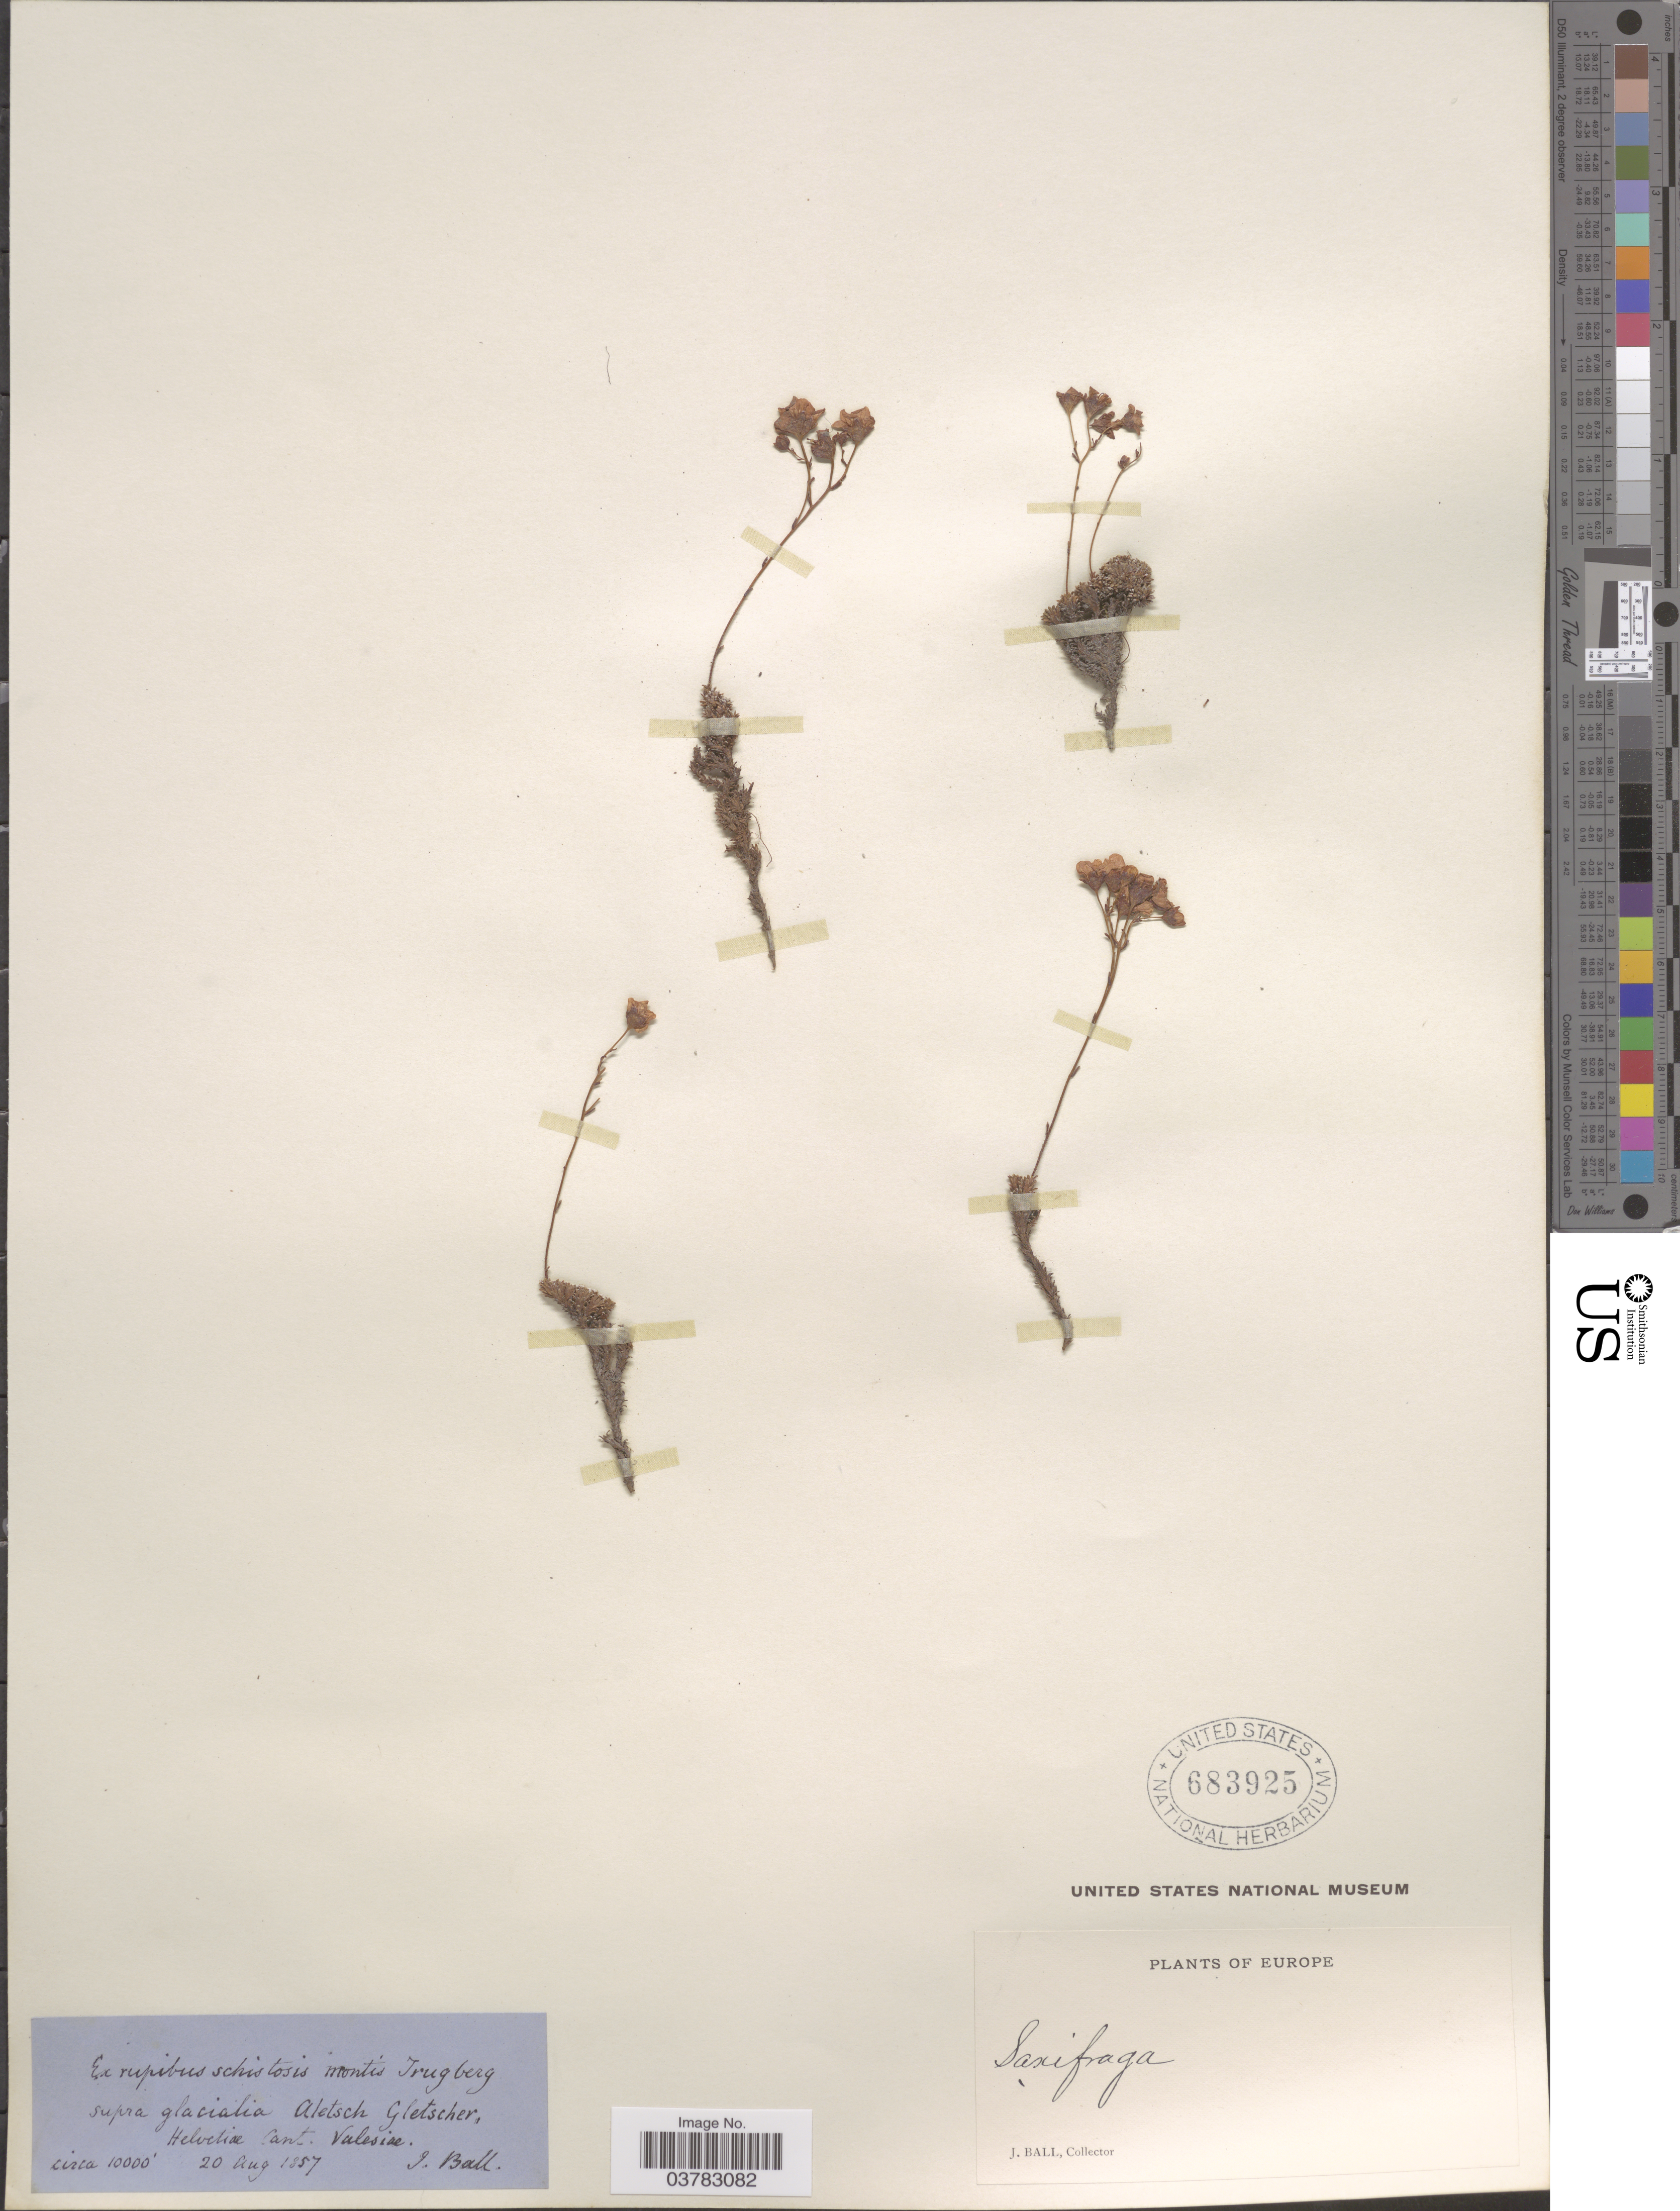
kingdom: Plantae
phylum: Tracheophyta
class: Magnoliopsida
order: Saxifragales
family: Saxifragaceae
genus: Saxifraga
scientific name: Saxifraga sp.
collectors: J. Ball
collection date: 1857-08-20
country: Switzerland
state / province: Valais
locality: Ex rupibus schistosis montis Trugberg supra glacialia Aletsch Gletscher, Helvetiae Cant. Valesiae.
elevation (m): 3048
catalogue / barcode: US 683925